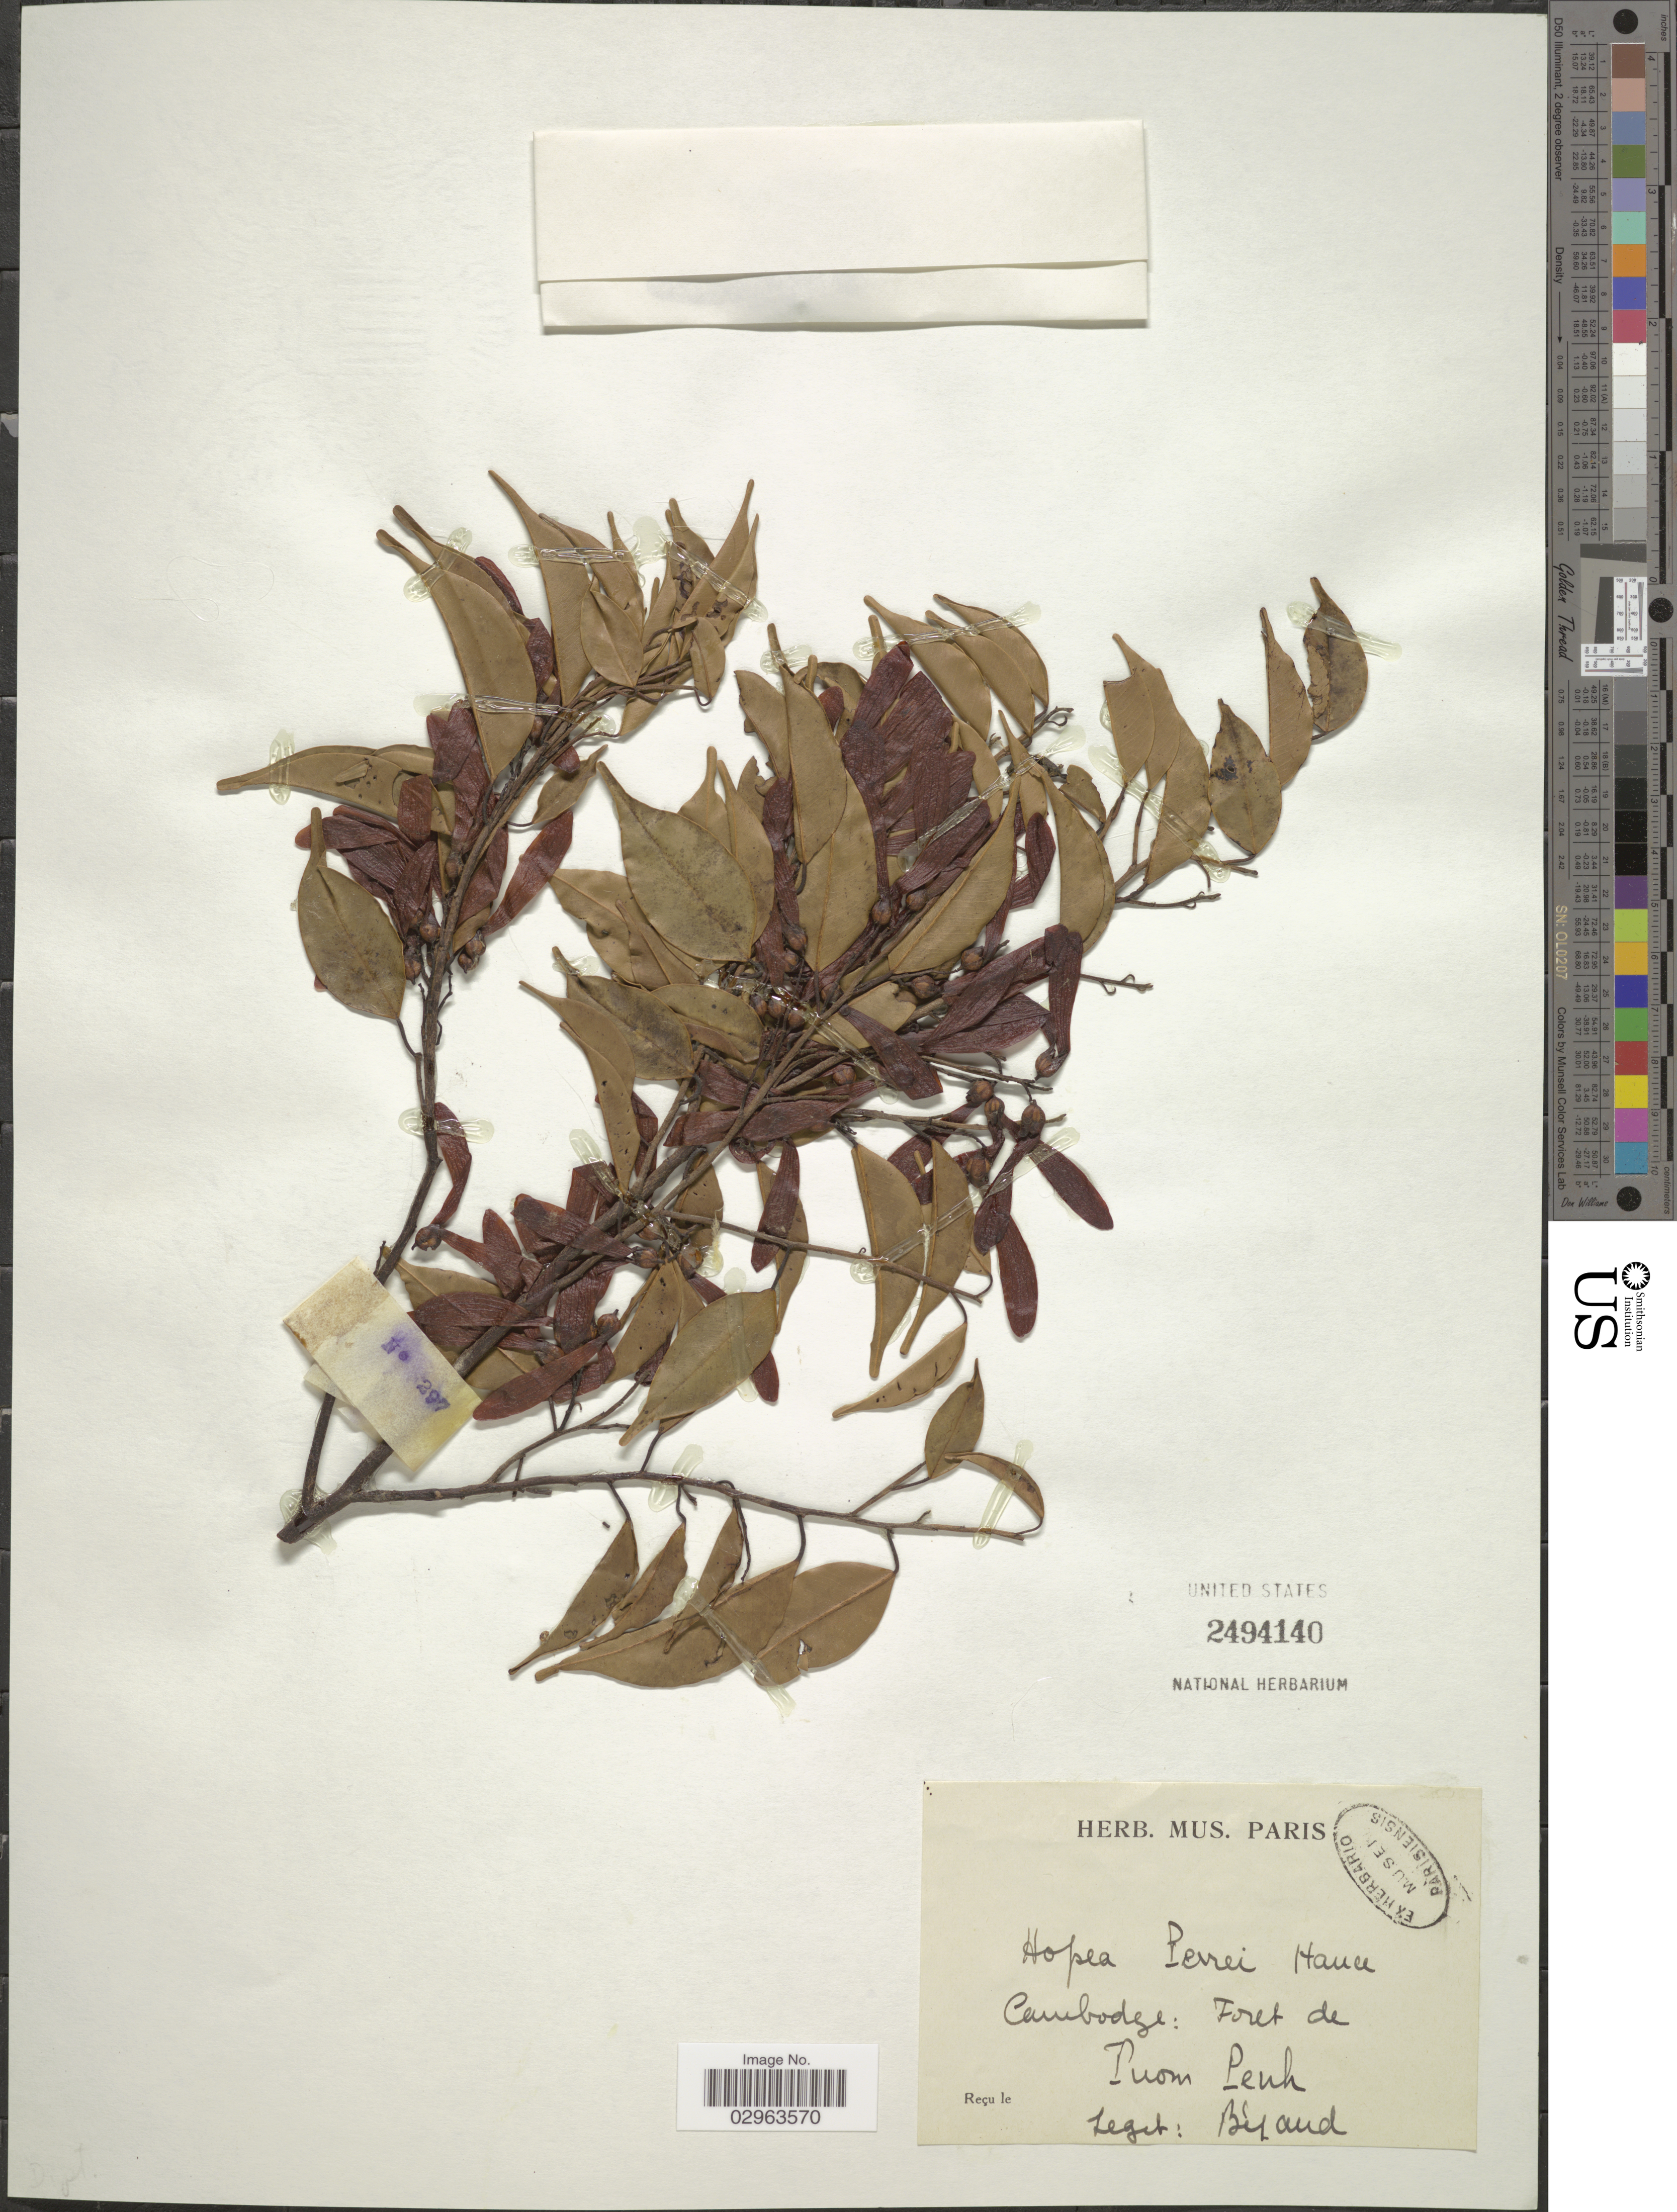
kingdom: Plantae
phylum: Tracheophyta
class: Magnoliopsida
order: Malvales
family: Dipterocarpaceae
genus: Hopea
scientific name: Hopea pierrei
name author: Hance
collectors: Bejáud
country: Cambodia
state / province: Phnom Penh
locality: Cambodge: Foret de Pnom Penh.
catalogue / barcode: US 2494140